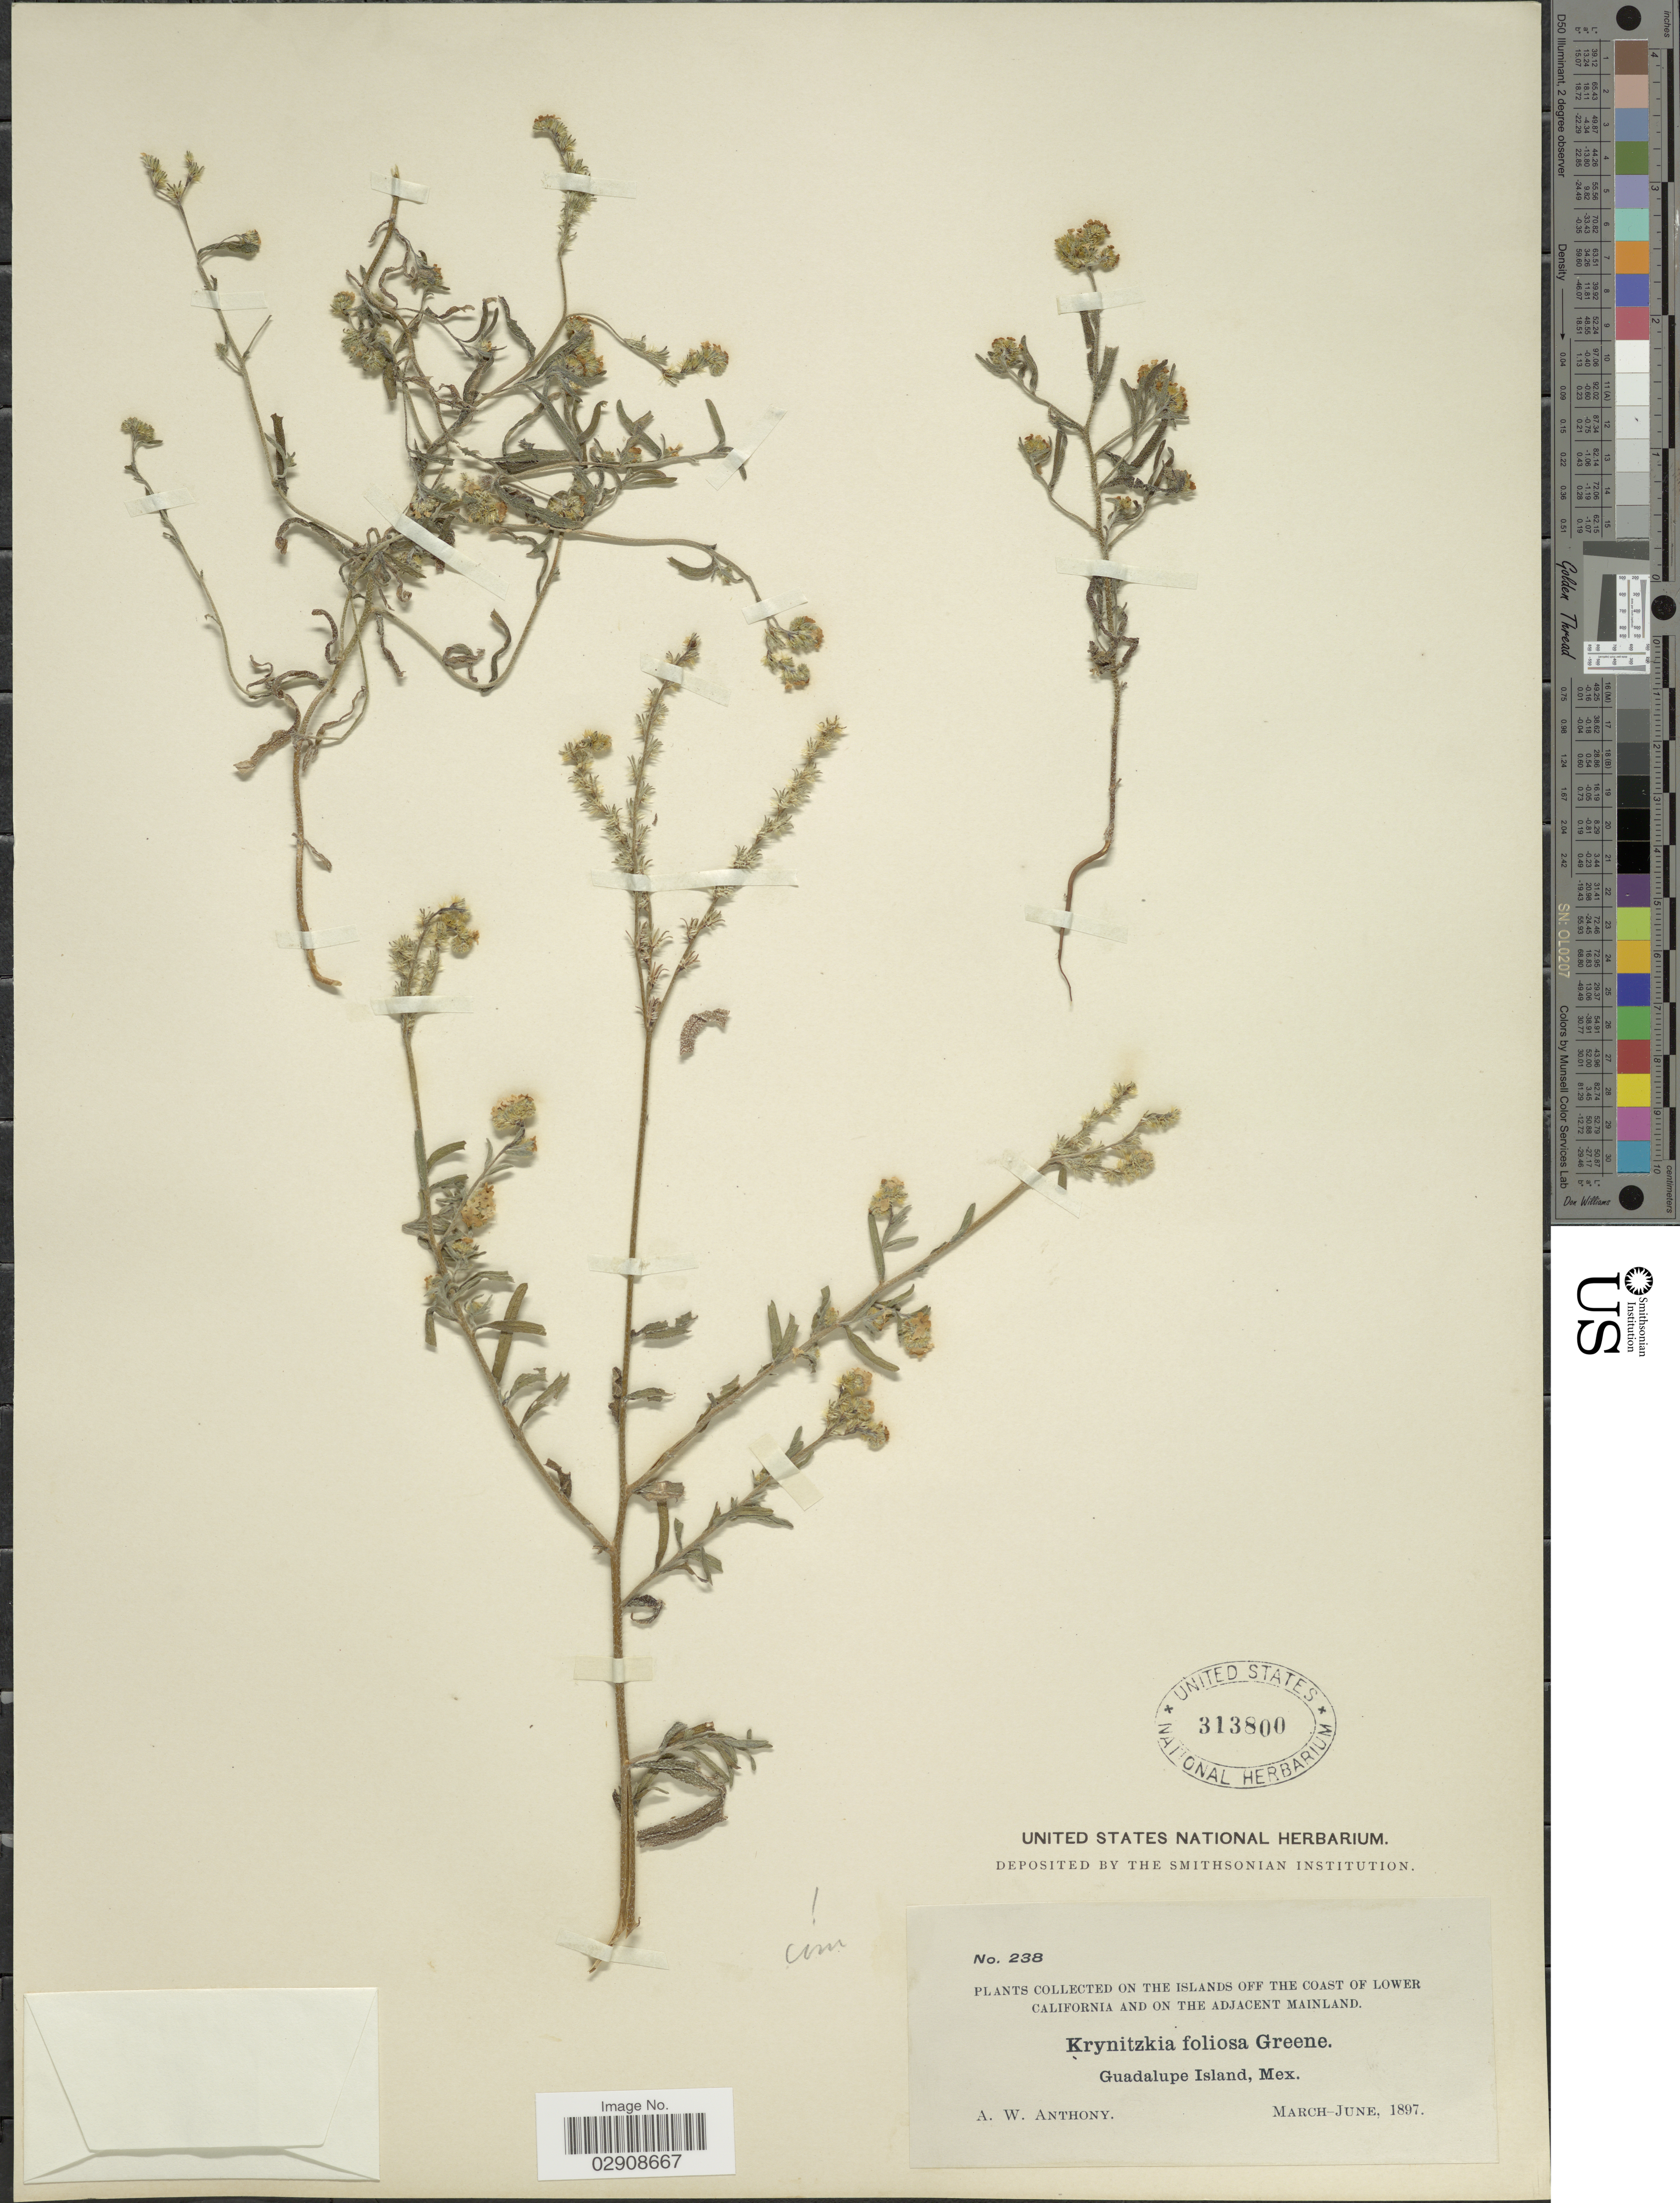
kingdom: Plantae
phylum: Tracheophyta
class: Magnoliopsida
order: Boraginales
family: Boraginaceae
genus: Cryptantha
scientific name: Cryptantha foliosa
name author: (Greene) Greene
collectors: A. W. Anthony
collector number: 238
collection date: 1897-03/1897-06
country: Mexico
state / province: Baja California Norte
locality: Collected in the Islands off the coast of Lower California and on the adjacent Mainland. Guadalupe Island.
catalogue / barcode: US 313800